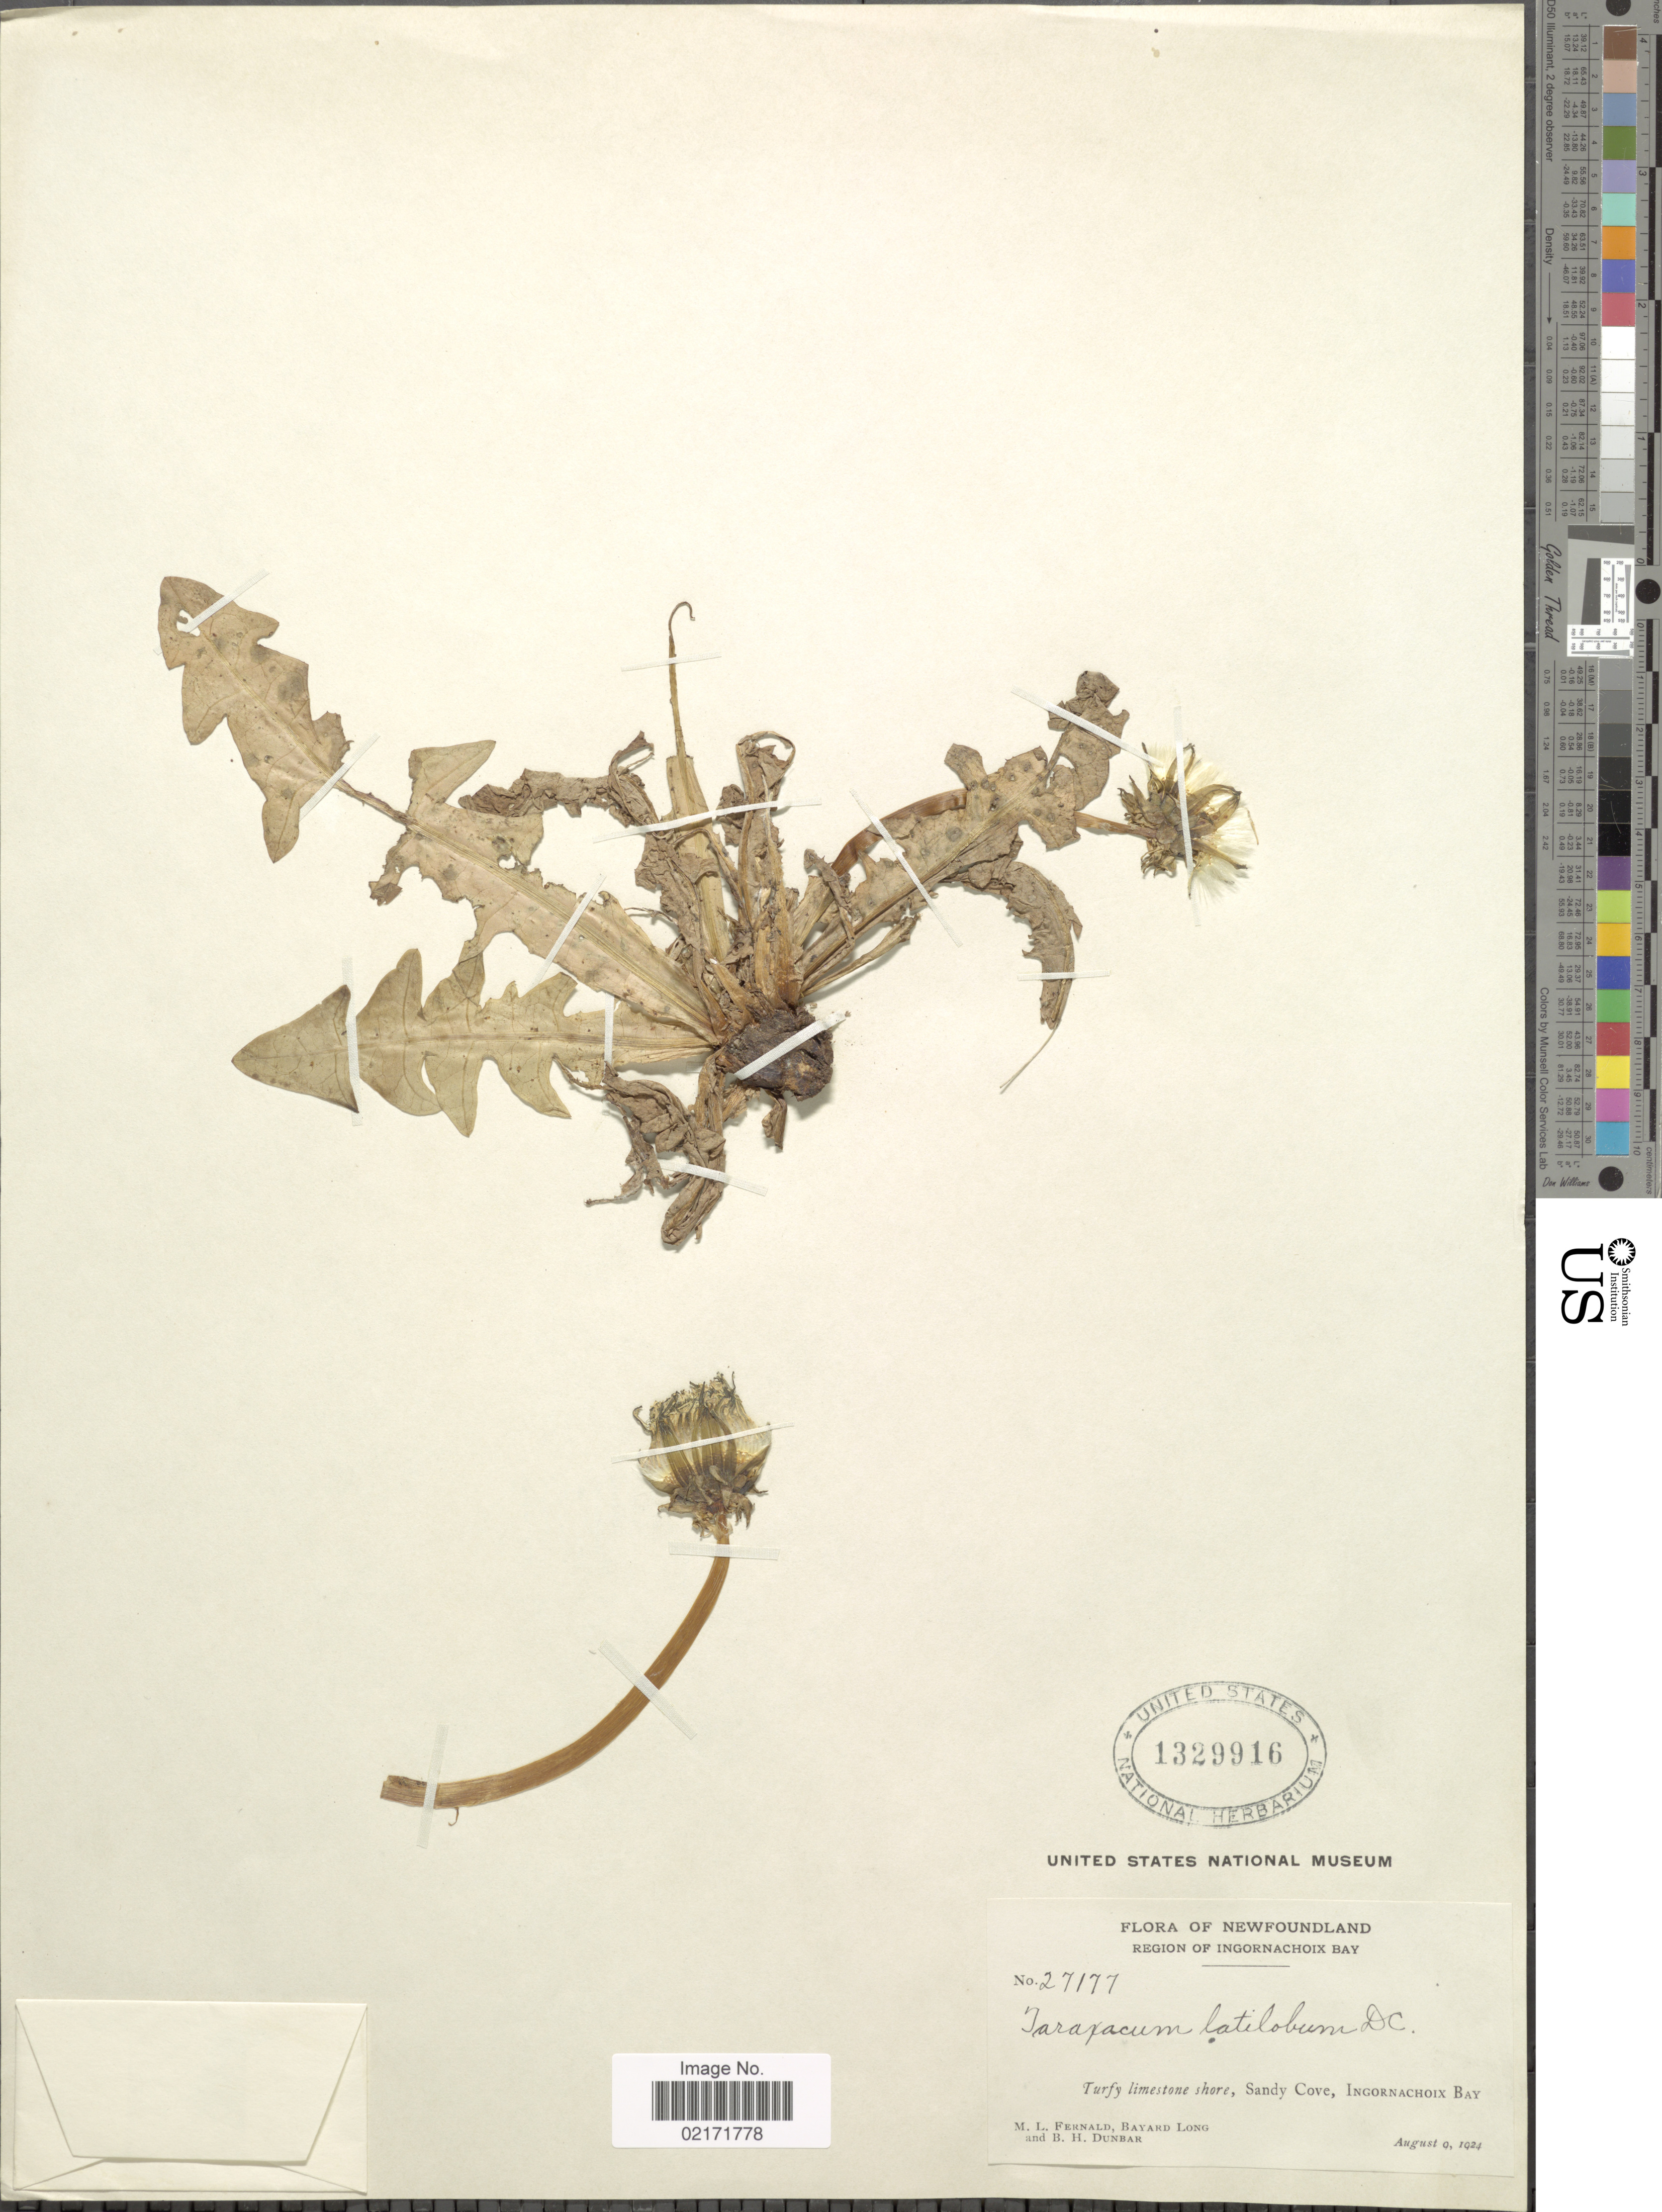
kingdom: Plantae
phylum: Tracheophyta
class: Magnoliopsida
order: Asterales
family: Asteraceae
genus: Taraxacum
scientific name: Taraxacum latilobum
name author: DC.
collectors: M. L. Fernald, B. Long & B. Dunbar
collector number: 27177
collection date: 1924-08-09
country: Canada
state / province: Newfoundland and Labrador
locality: Newfoundland. Region of Ingornachoix Bay. Turfy limestone shore, Sandy Cove, Ingornachoix Bay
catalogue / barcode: US 1329916